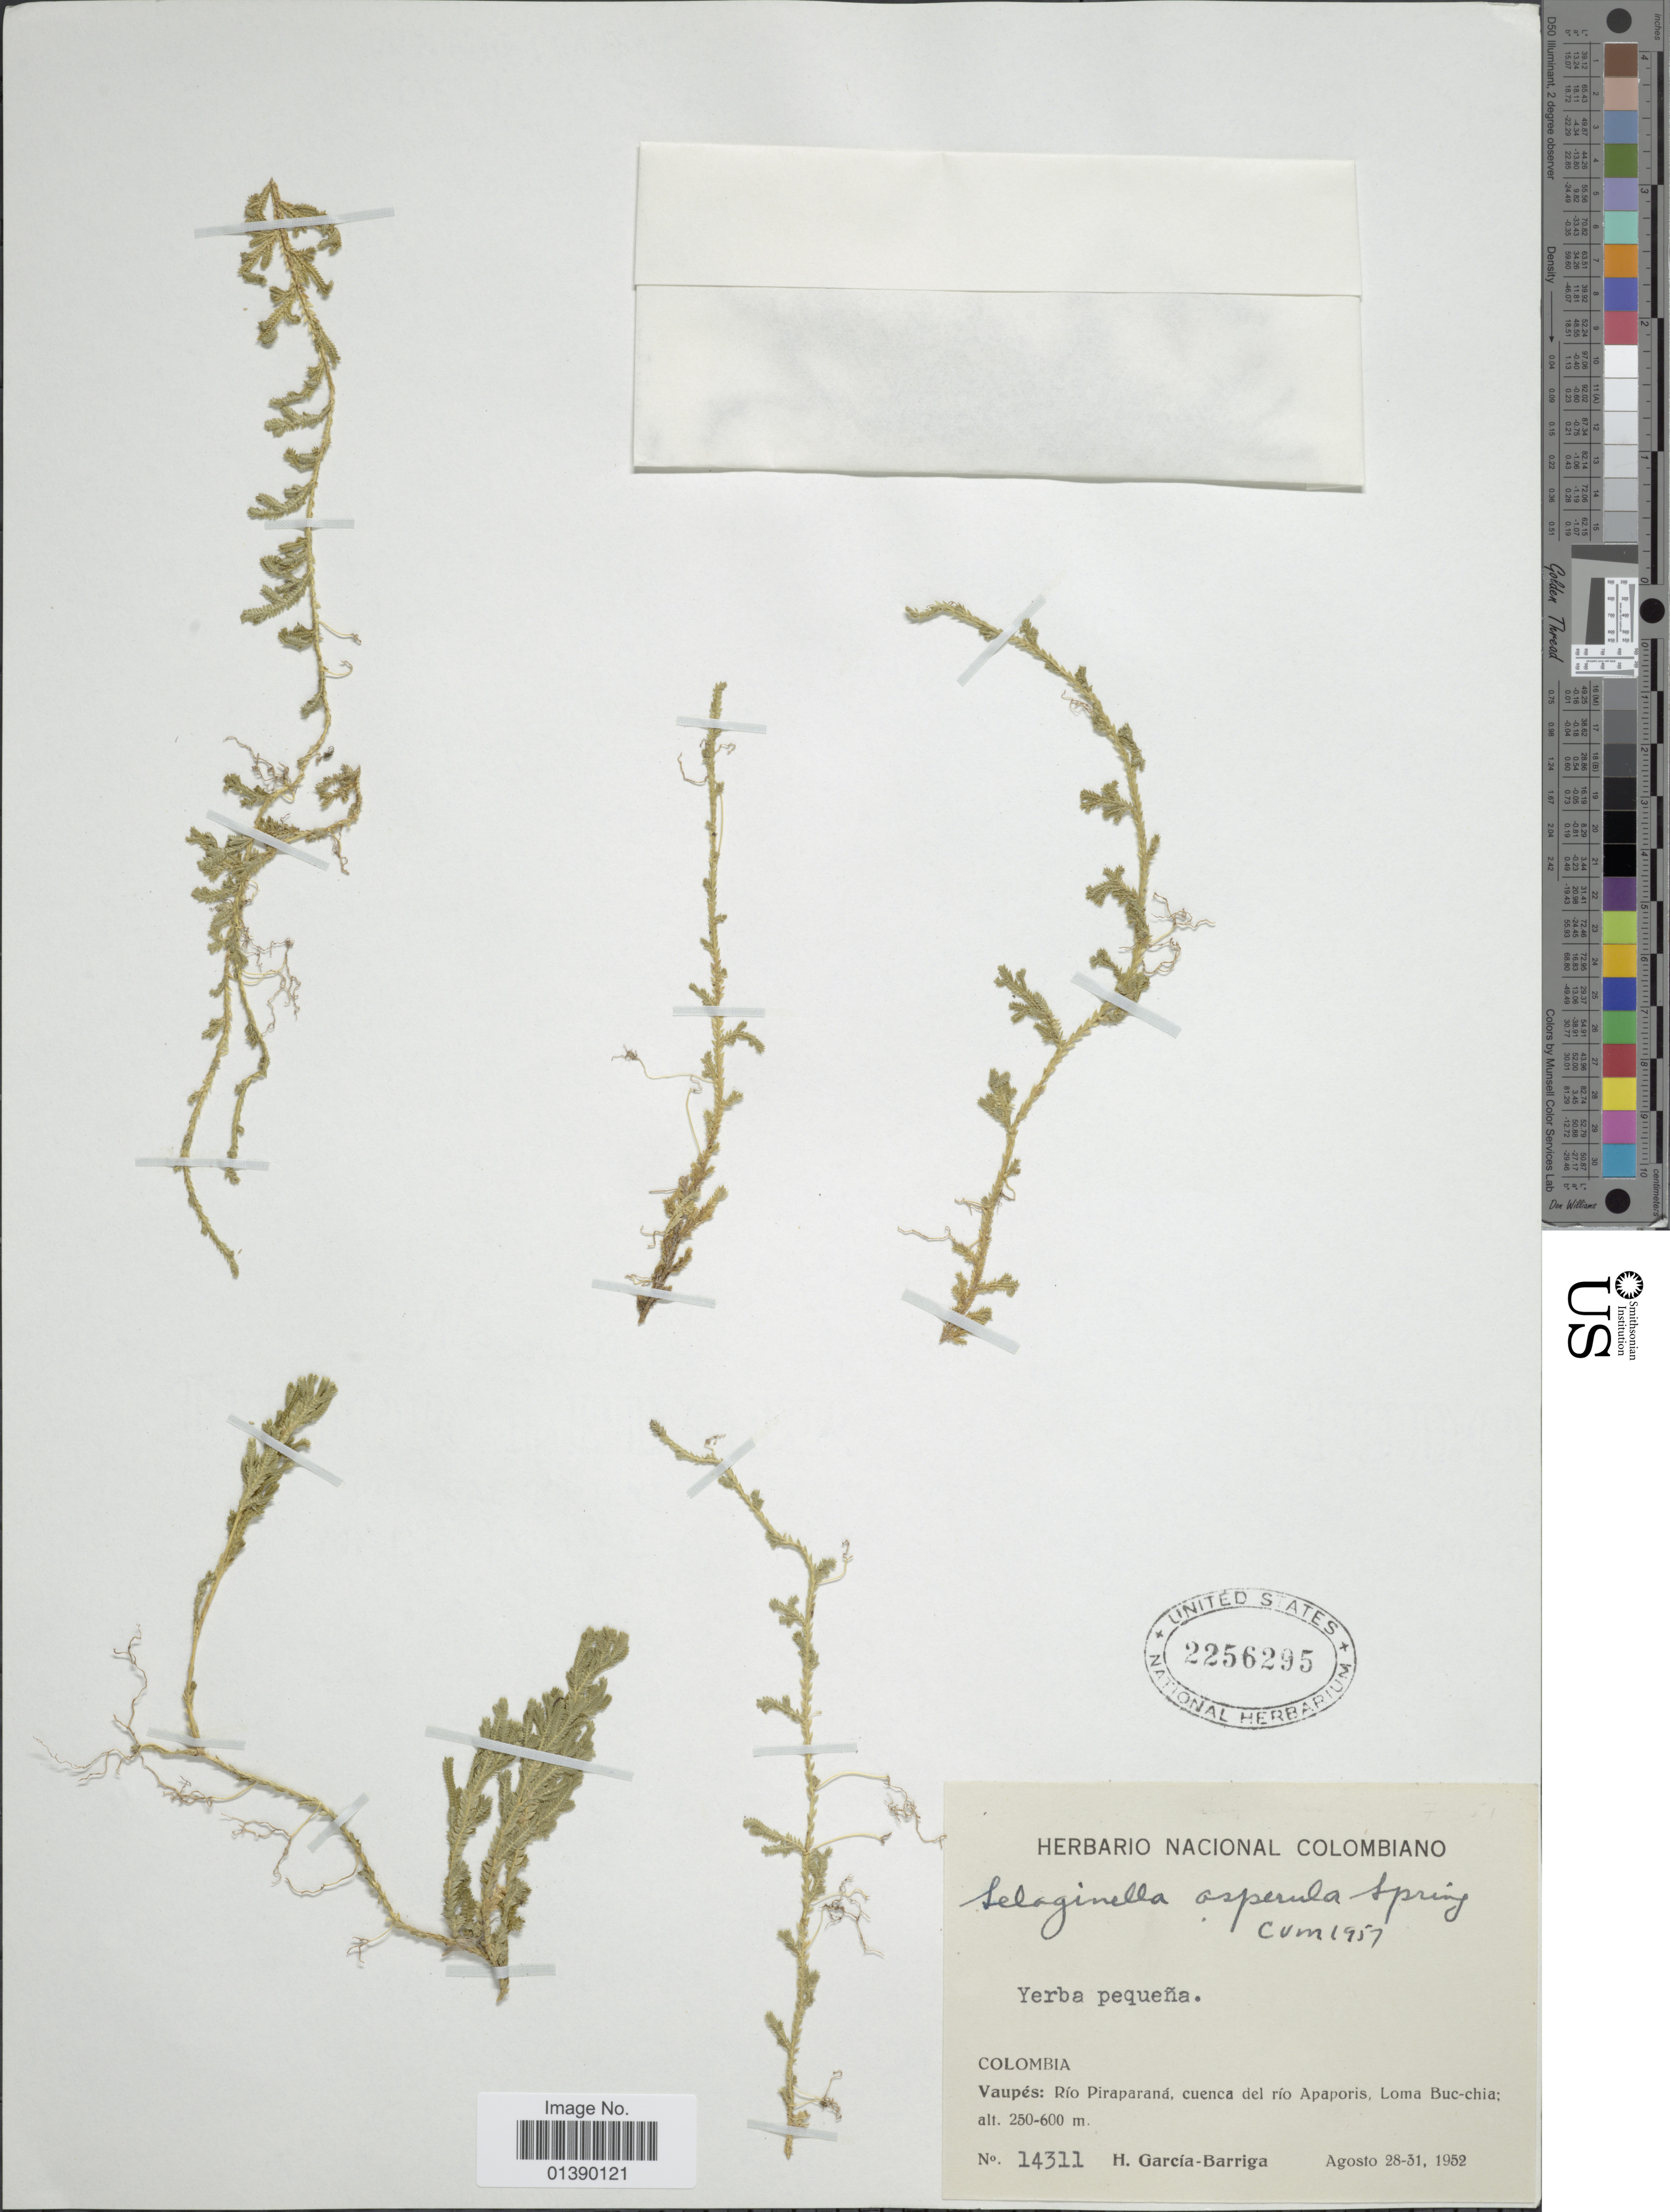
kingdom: Plantae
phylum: Tracheophyta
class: Lycopodiopsida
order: Selaginellales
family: Selaginellaceae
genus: Selaginella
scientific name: Selaginella asperula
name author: Spring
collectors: H. García Barriga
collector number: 14311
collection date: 1952-08-28/1952-08-31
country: Colombia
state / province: Vaupés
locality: Río Piraparaná, cunca del río Apaporis, Loma Buc-chia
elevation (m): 250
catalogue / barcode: US 2256295